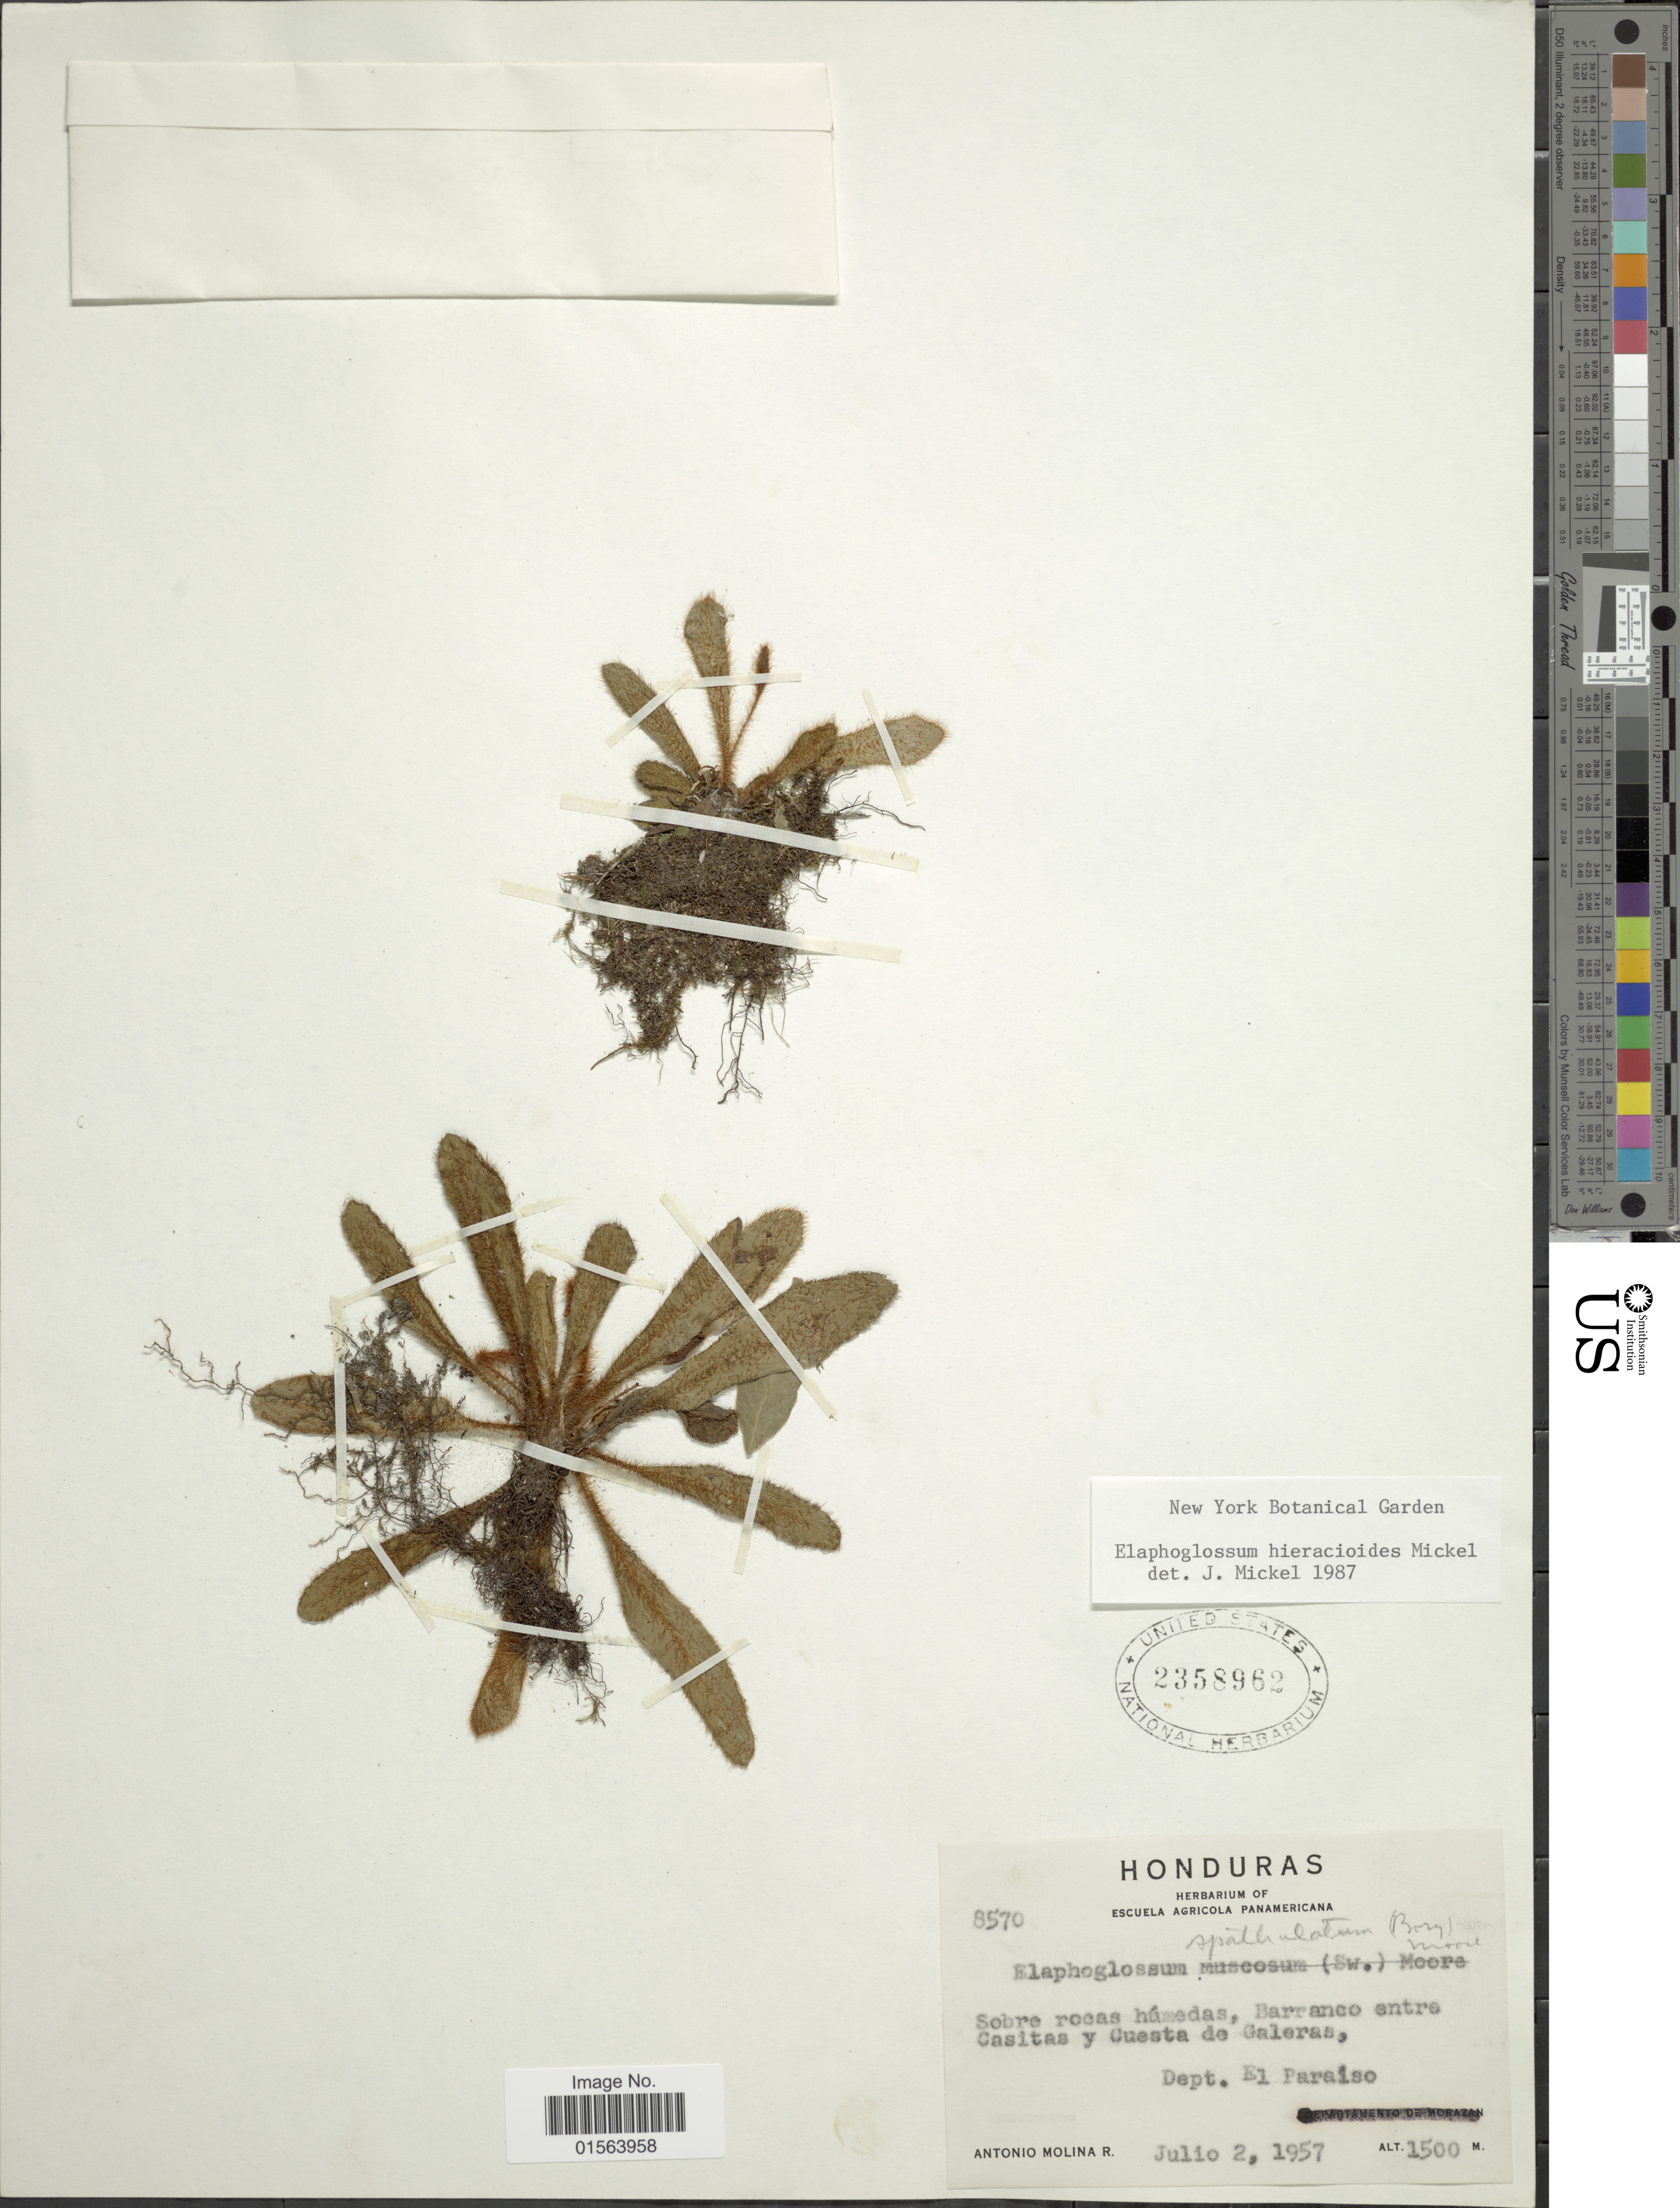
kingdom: Plantae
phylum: Tracheophyta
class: Polypodiopsida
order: Polypodiales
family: Dryopteridaceae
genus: Elaphoglossum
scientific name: Elaphoglossum hieracioides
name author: Mickel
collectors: A. Molina R.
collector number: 8570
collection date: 1957-07-02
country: Honduras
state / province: El Paraíso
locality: Barranco entre Casitas y Cuesta de Galeras, Dept. El Paraiso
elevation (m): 1500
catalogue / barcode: US 2358962